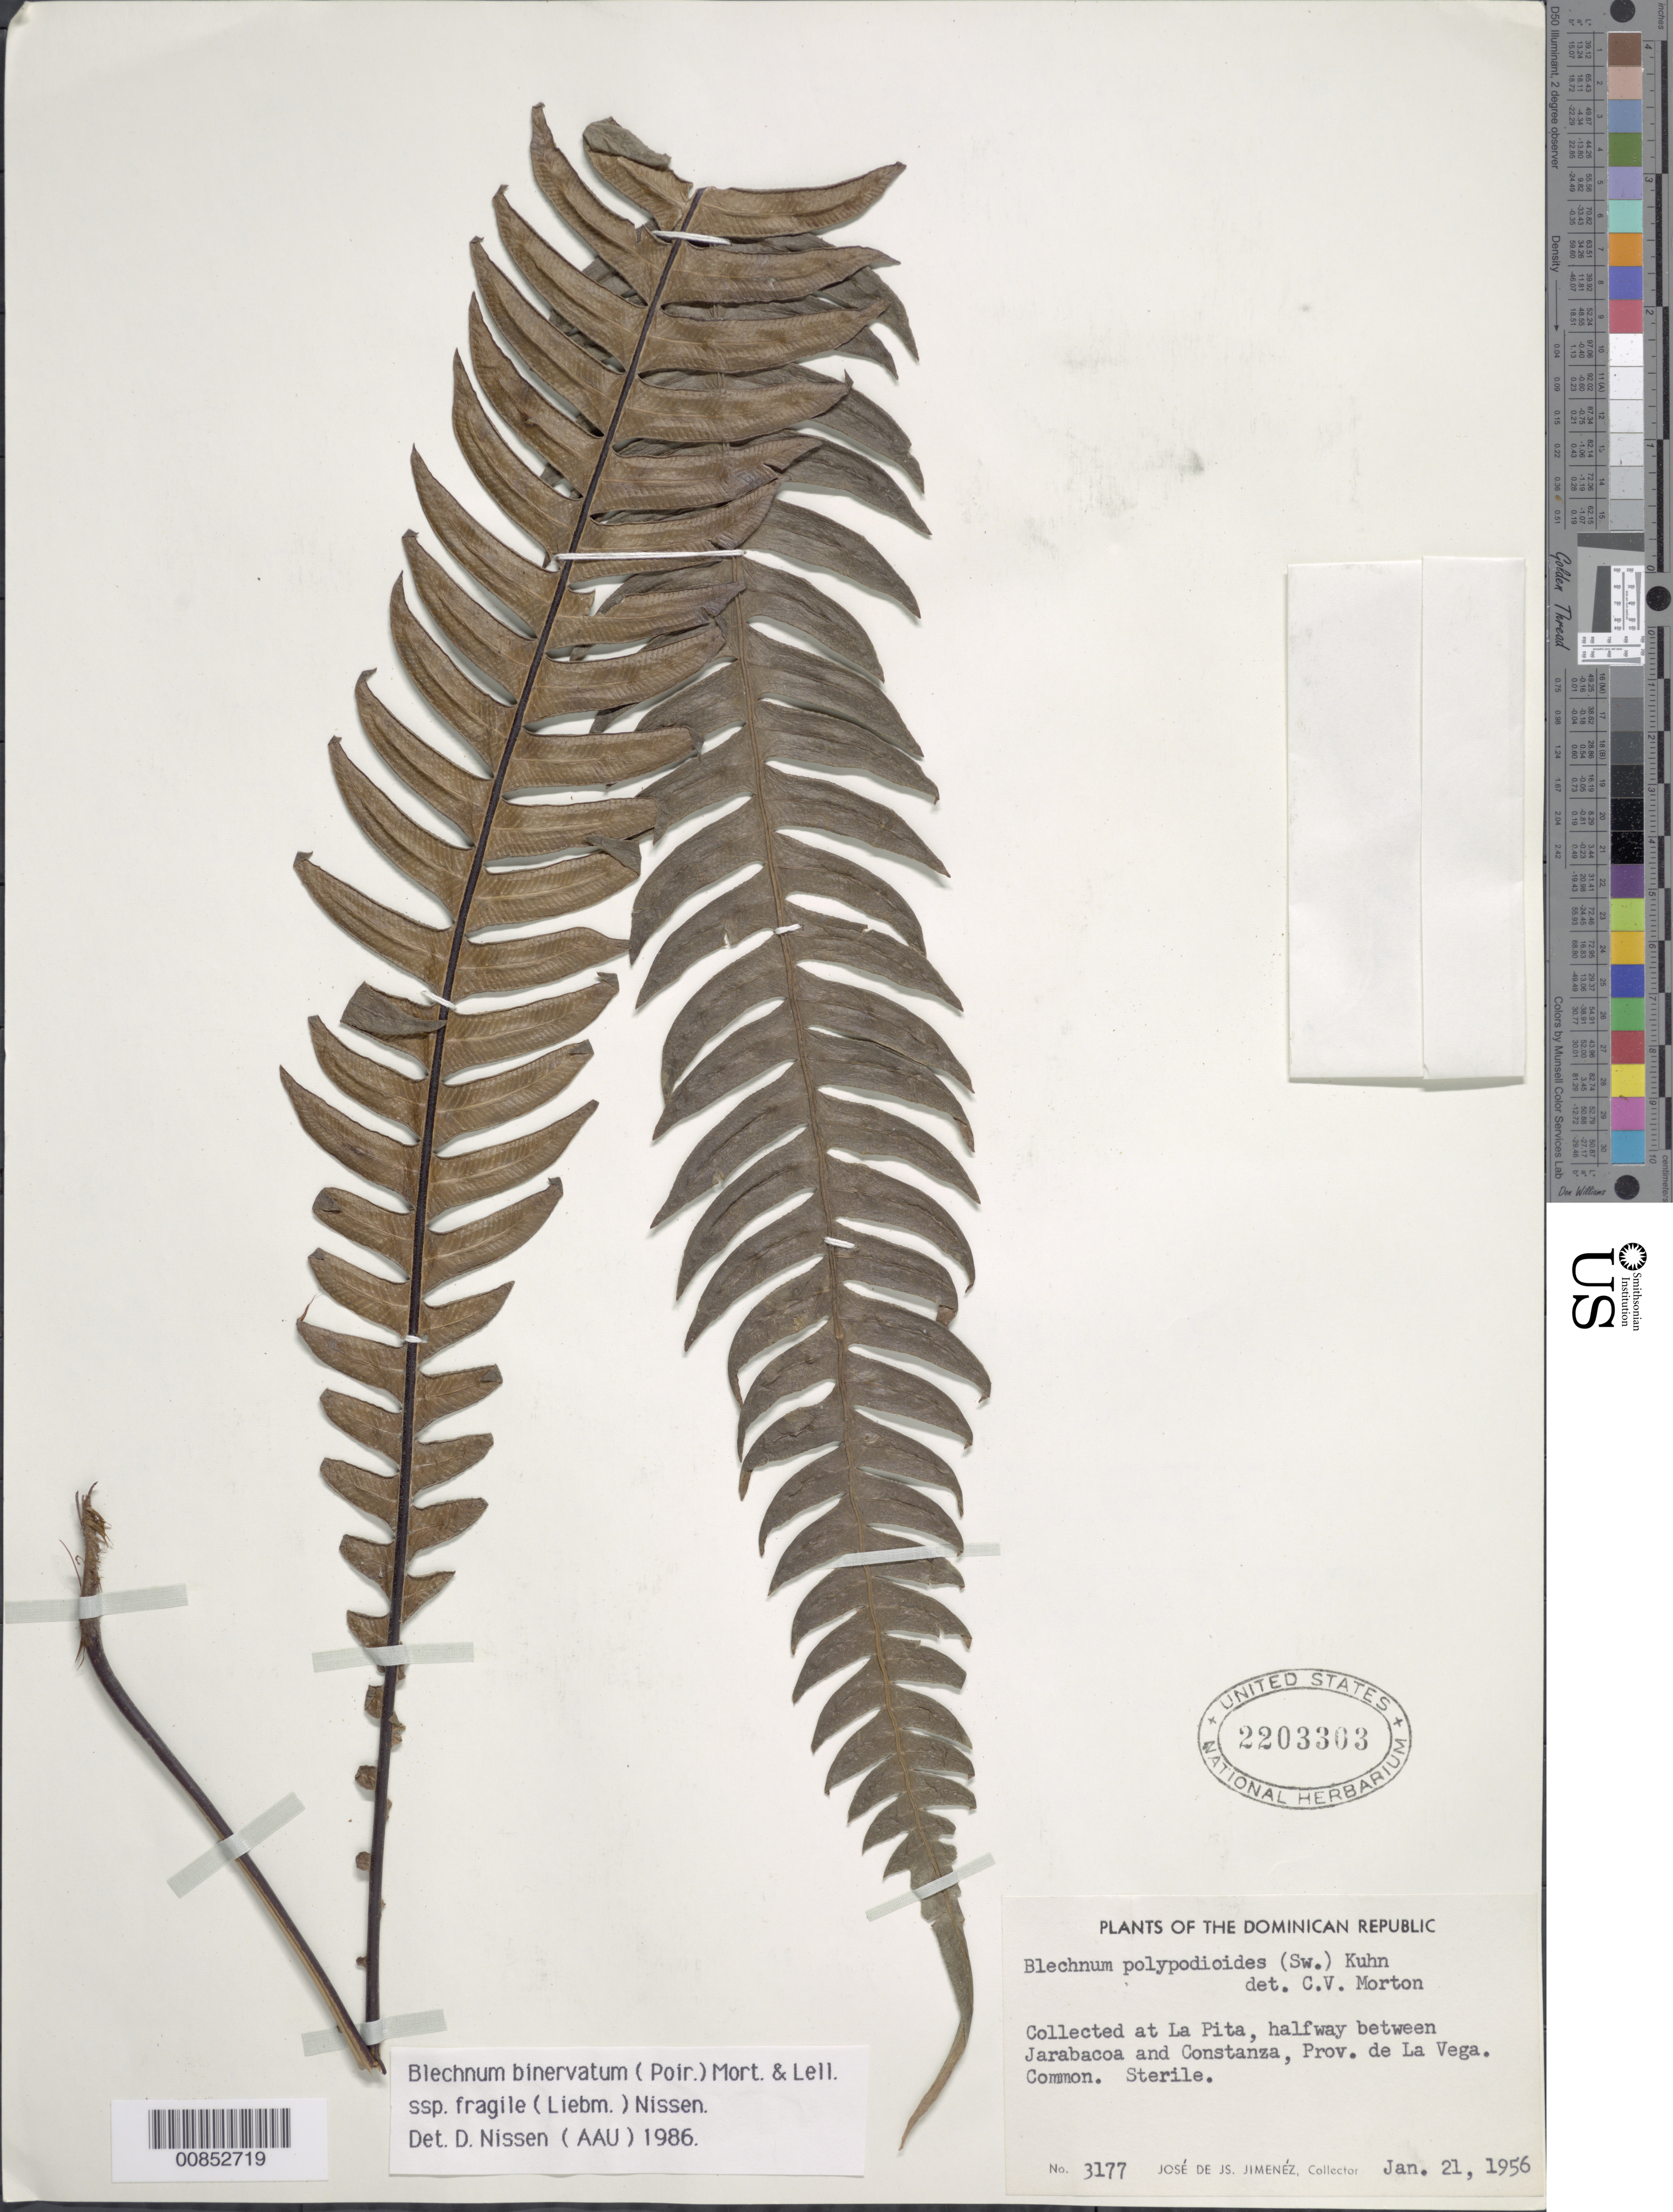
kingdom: Plantae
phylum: Tracheophyta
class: Polypodiopsida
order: Polypodiales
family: Blechnaceae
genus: Blechnum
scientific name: Blechnum fragile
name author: (Liebm.) C.V. Morton & Lellinger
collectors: J. J. Jiménez Almonte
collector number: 3177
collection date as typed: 21 Jan 1956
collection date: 1956-01-21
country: Dominican Republic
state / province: La Vega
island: Hispaniola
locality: La Pita, halfway between Jarabacoa and Constanza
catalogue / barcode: US 2203303